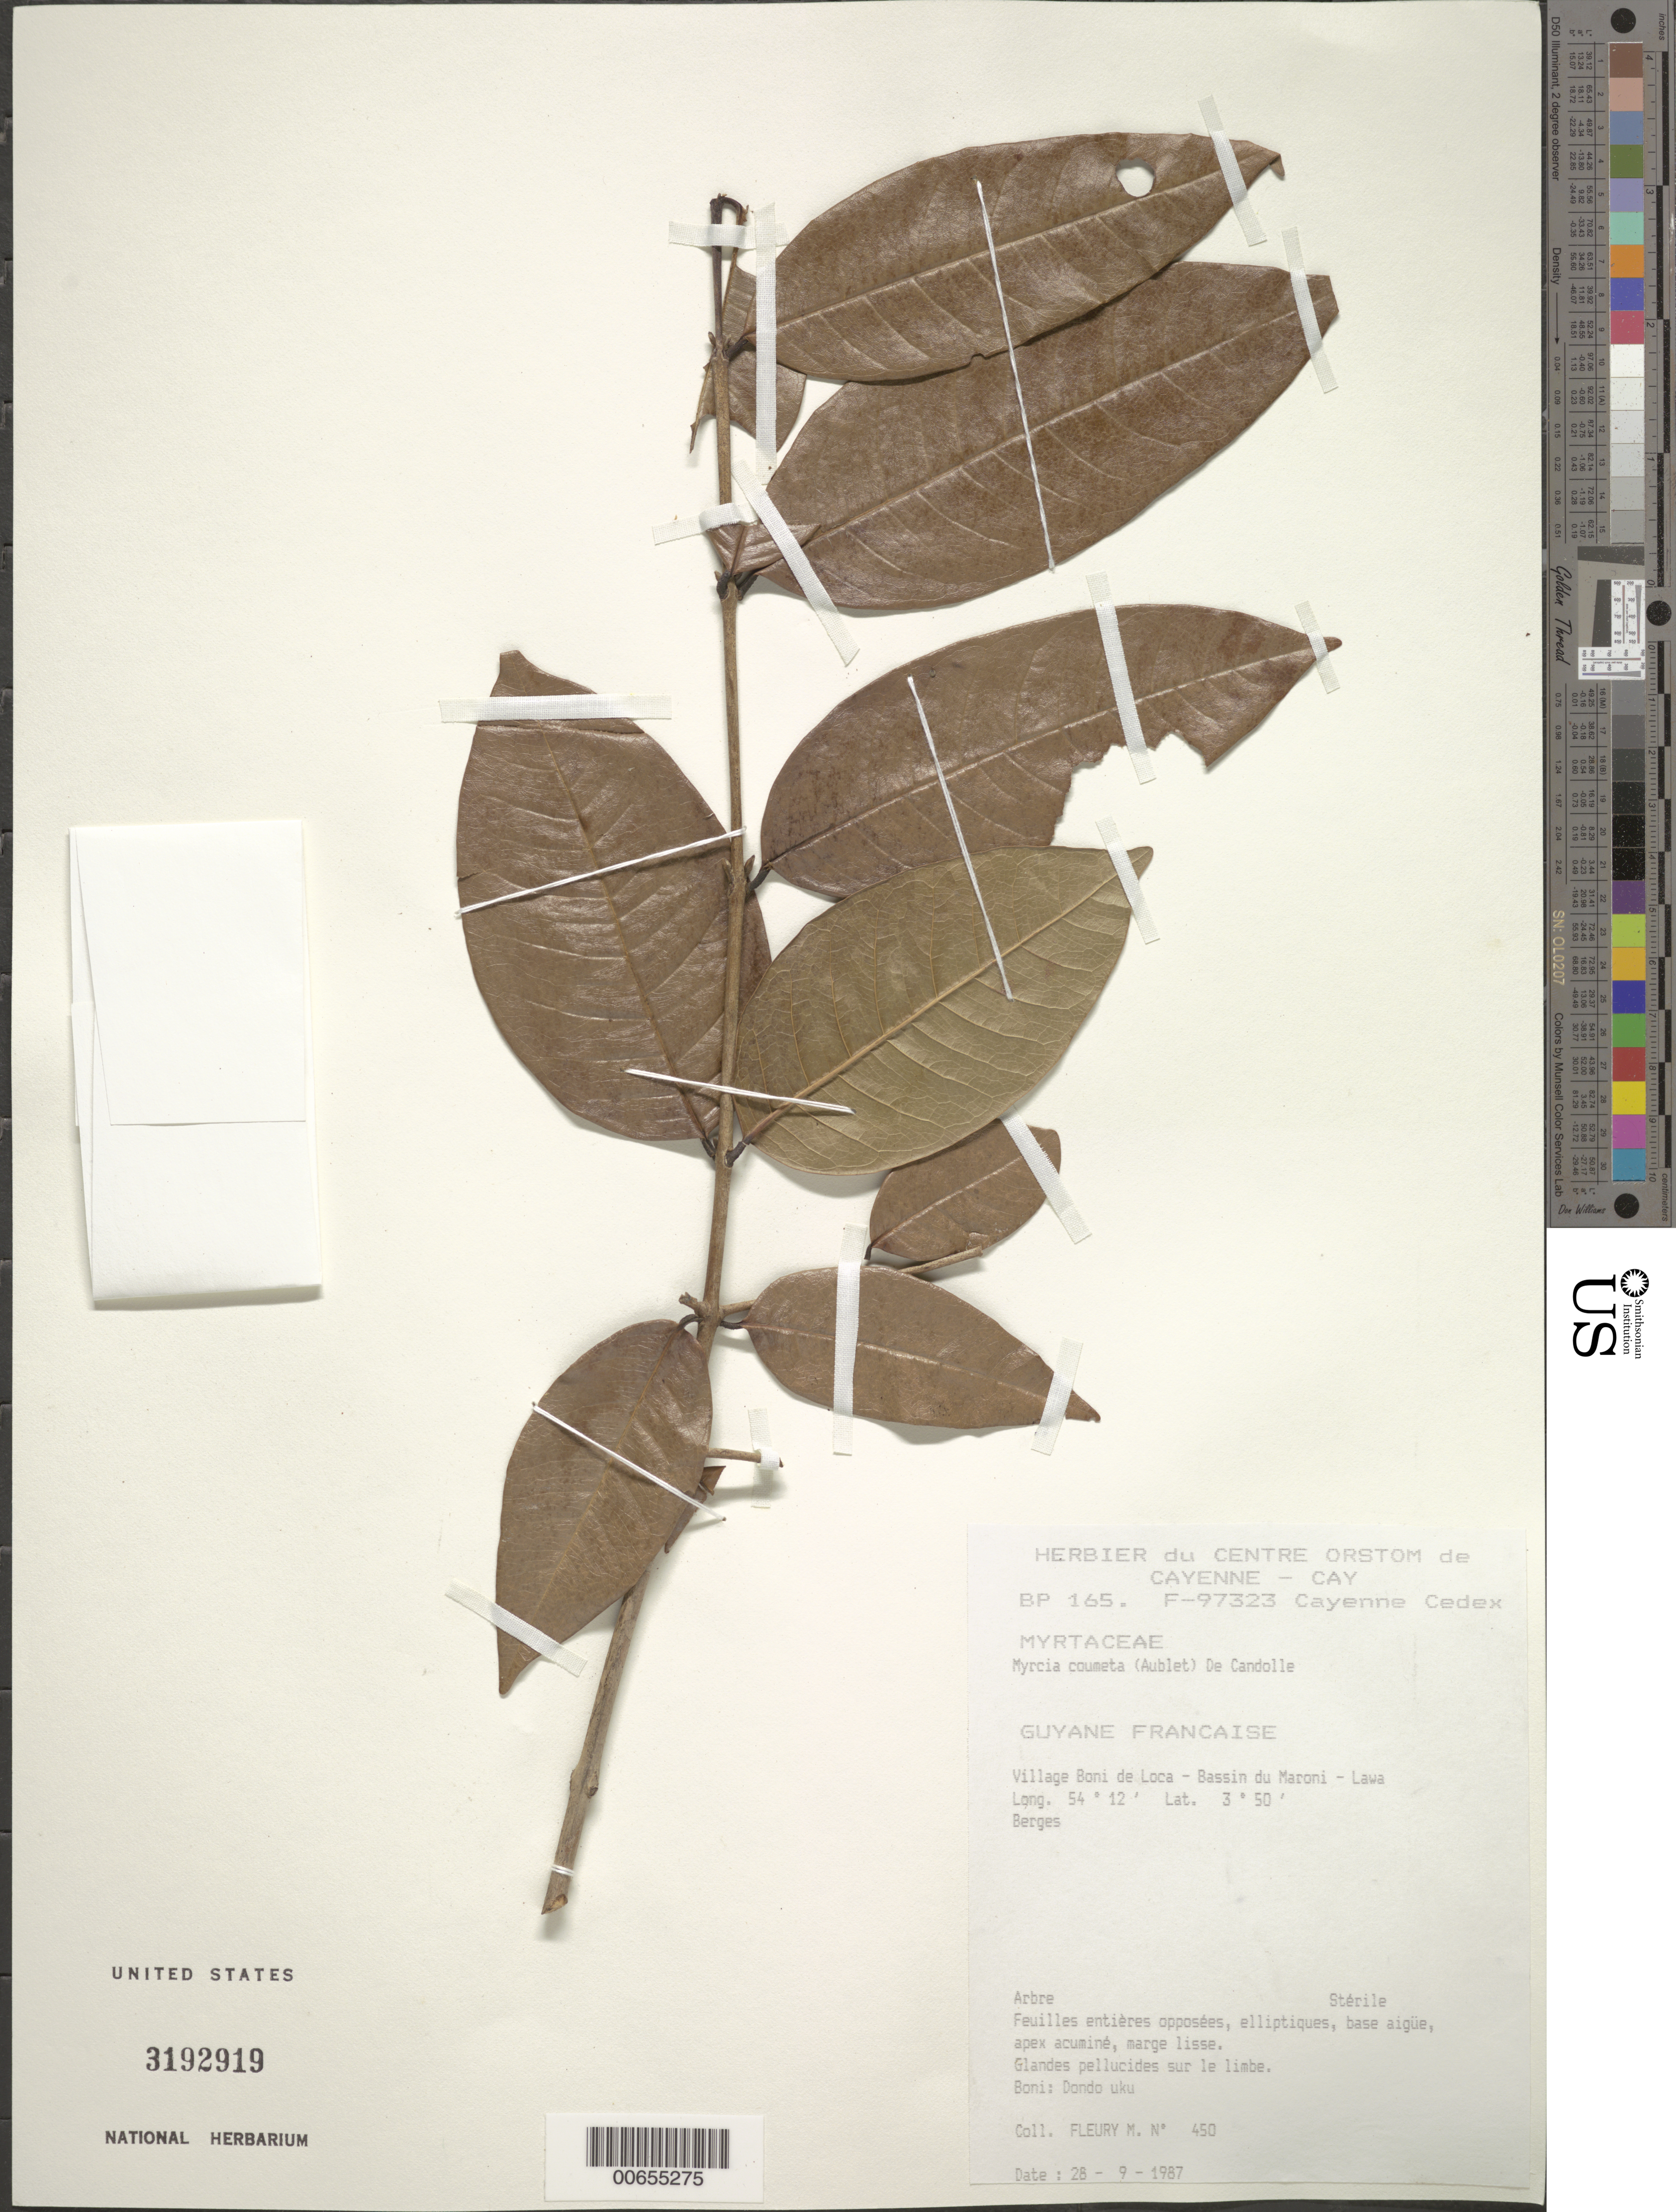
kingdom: Plantae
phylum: Tracheophyta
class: Magnoliopsida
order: Myrtales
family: Myrtaceae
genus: Myrcia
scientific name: Myrcia coumete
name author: (Aubl.) DC.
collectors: M. Fleury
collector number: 450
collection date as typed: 28-Sep-87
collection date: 1987-09-28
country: French Guiana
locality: Village Boni de Loca, Bassin du Maroni - Lawa, Route de Bonami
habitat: Banks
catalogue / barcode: US 3192919